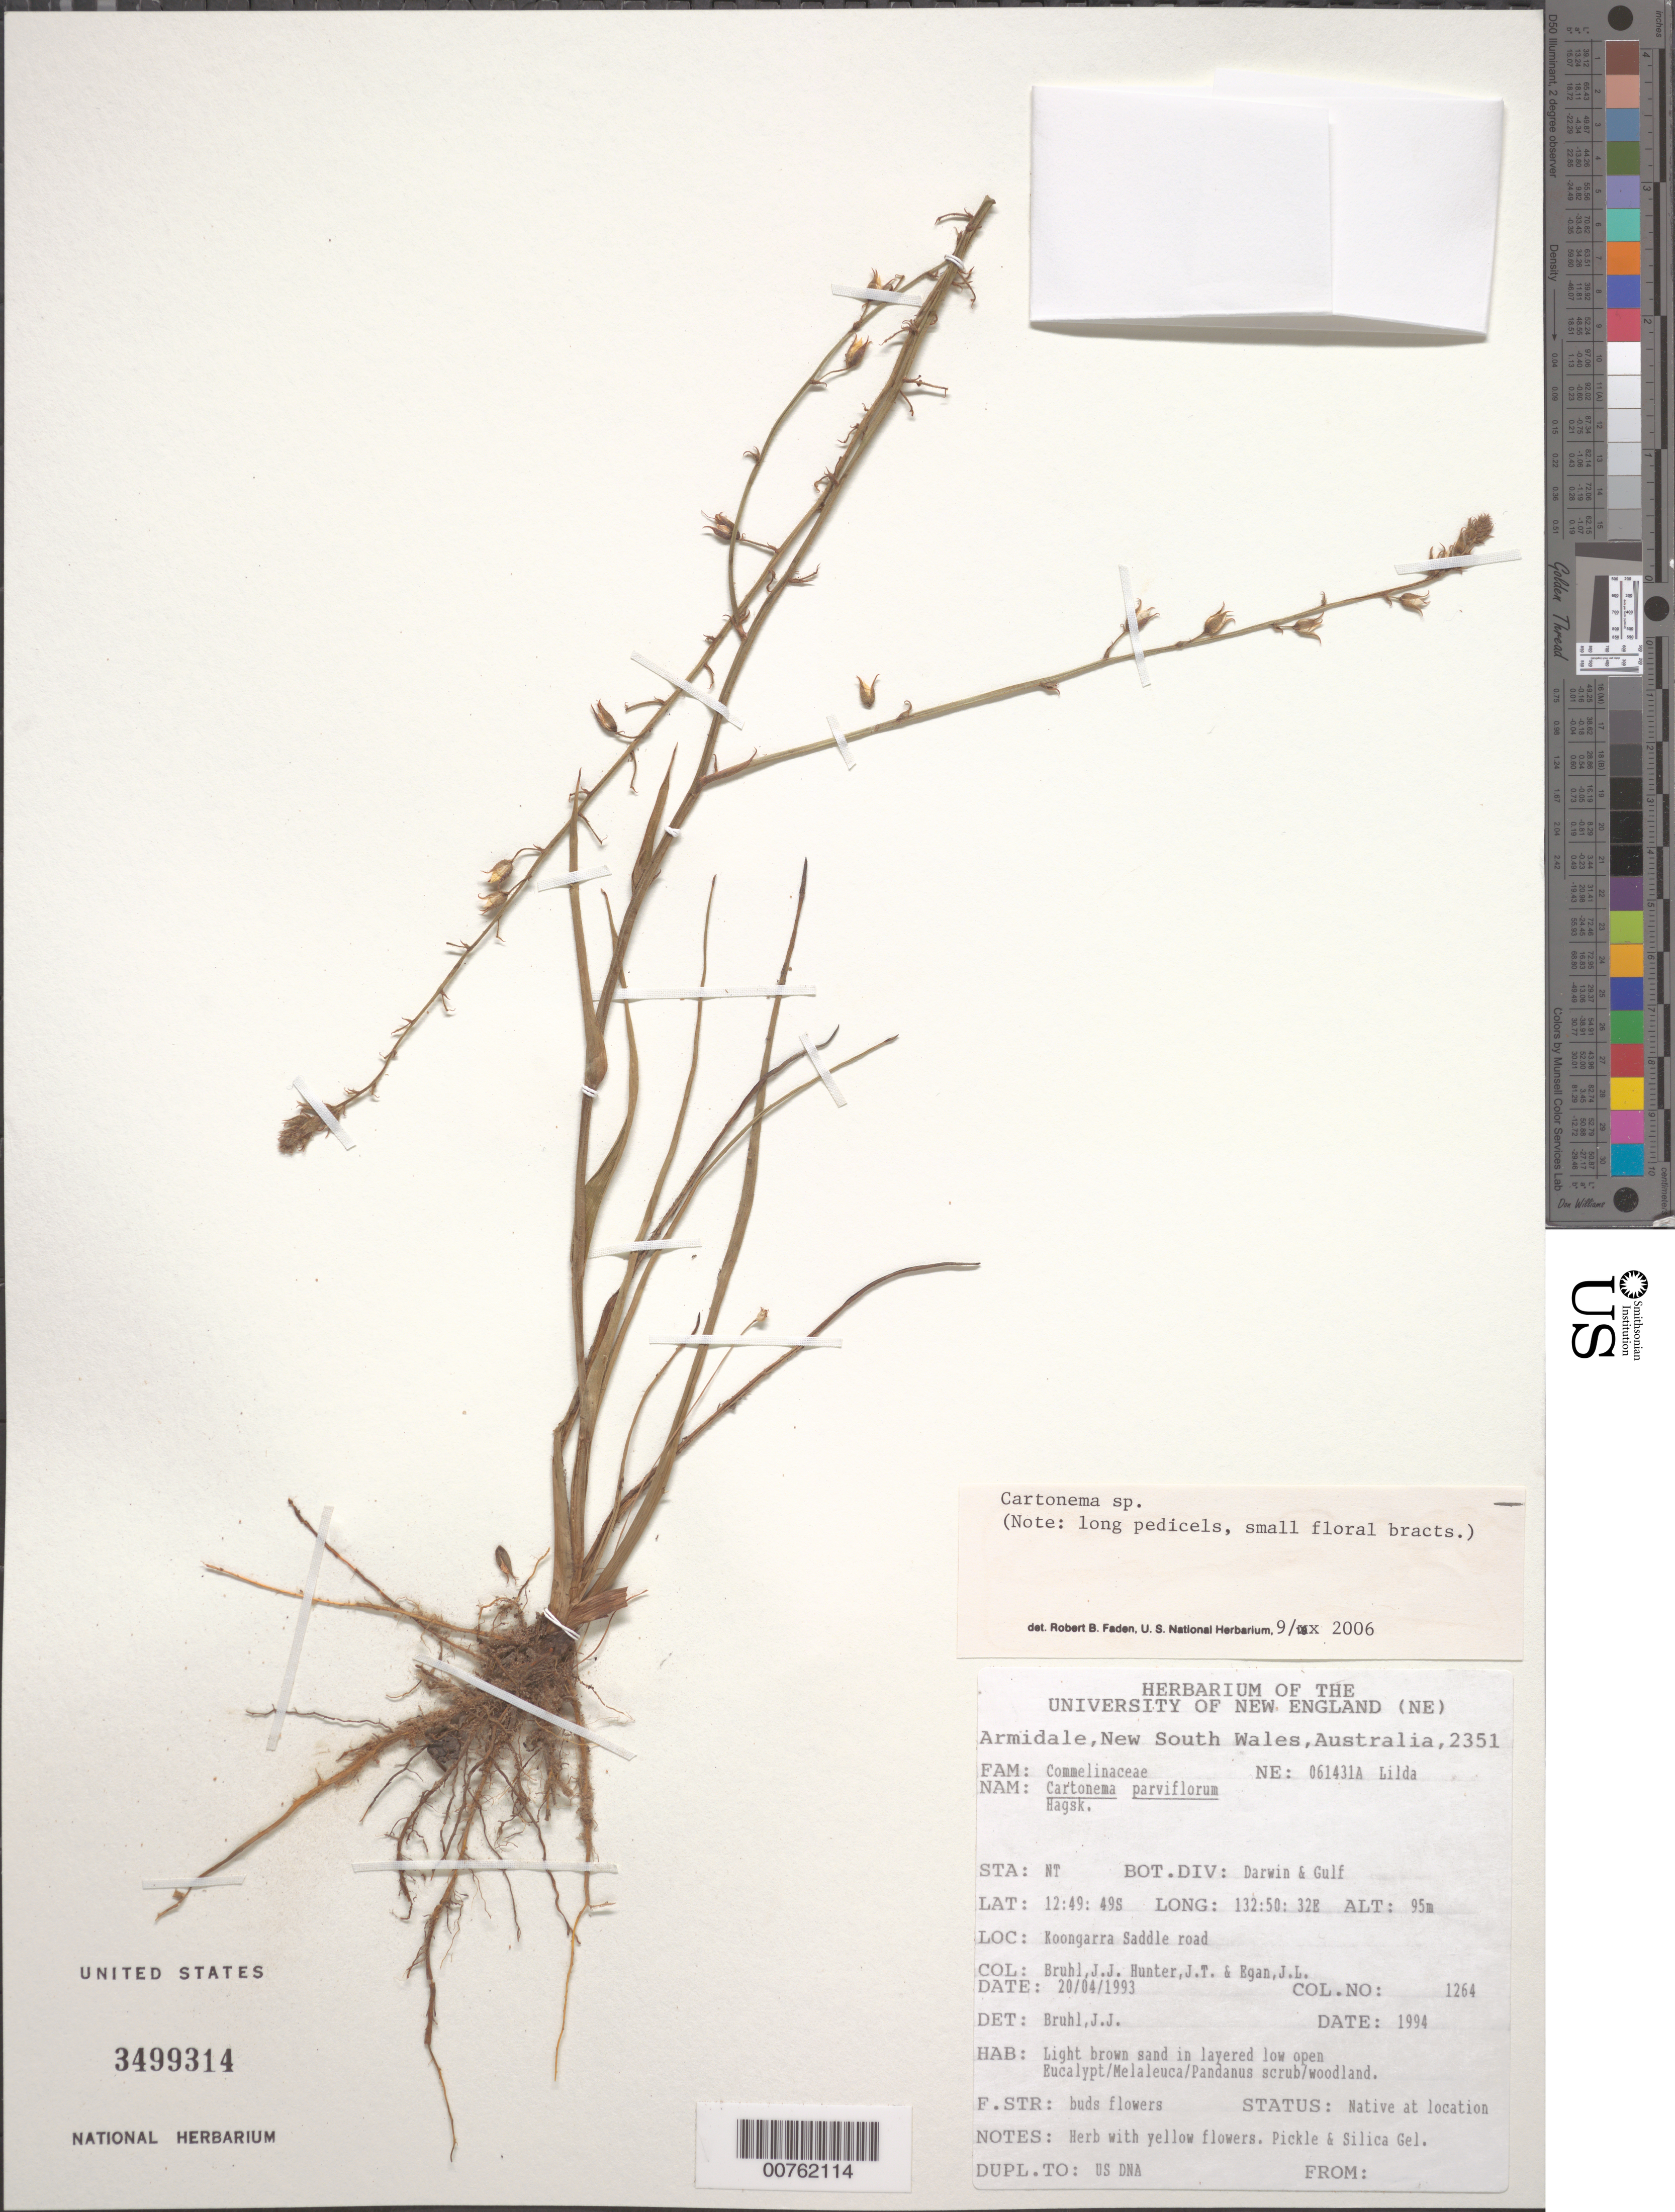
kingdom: Plantae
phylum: Tracheophyta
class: Liliopsida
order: Commelinales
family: Commelinaceae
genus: Cartonema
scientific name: Cartonema sp.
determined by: Faden, Robert B., (US), Smithsonian Institution - National Museum of Natural History (UNITED STATES)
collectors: J. Bruhl, J. Hunter & J. Egan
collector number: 1264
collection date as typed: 20 Apr 1993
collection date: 1993-04-20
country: Australia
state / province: New South Wales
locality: Koongarra Saddle road.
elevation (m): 95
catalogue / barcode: US 3499314